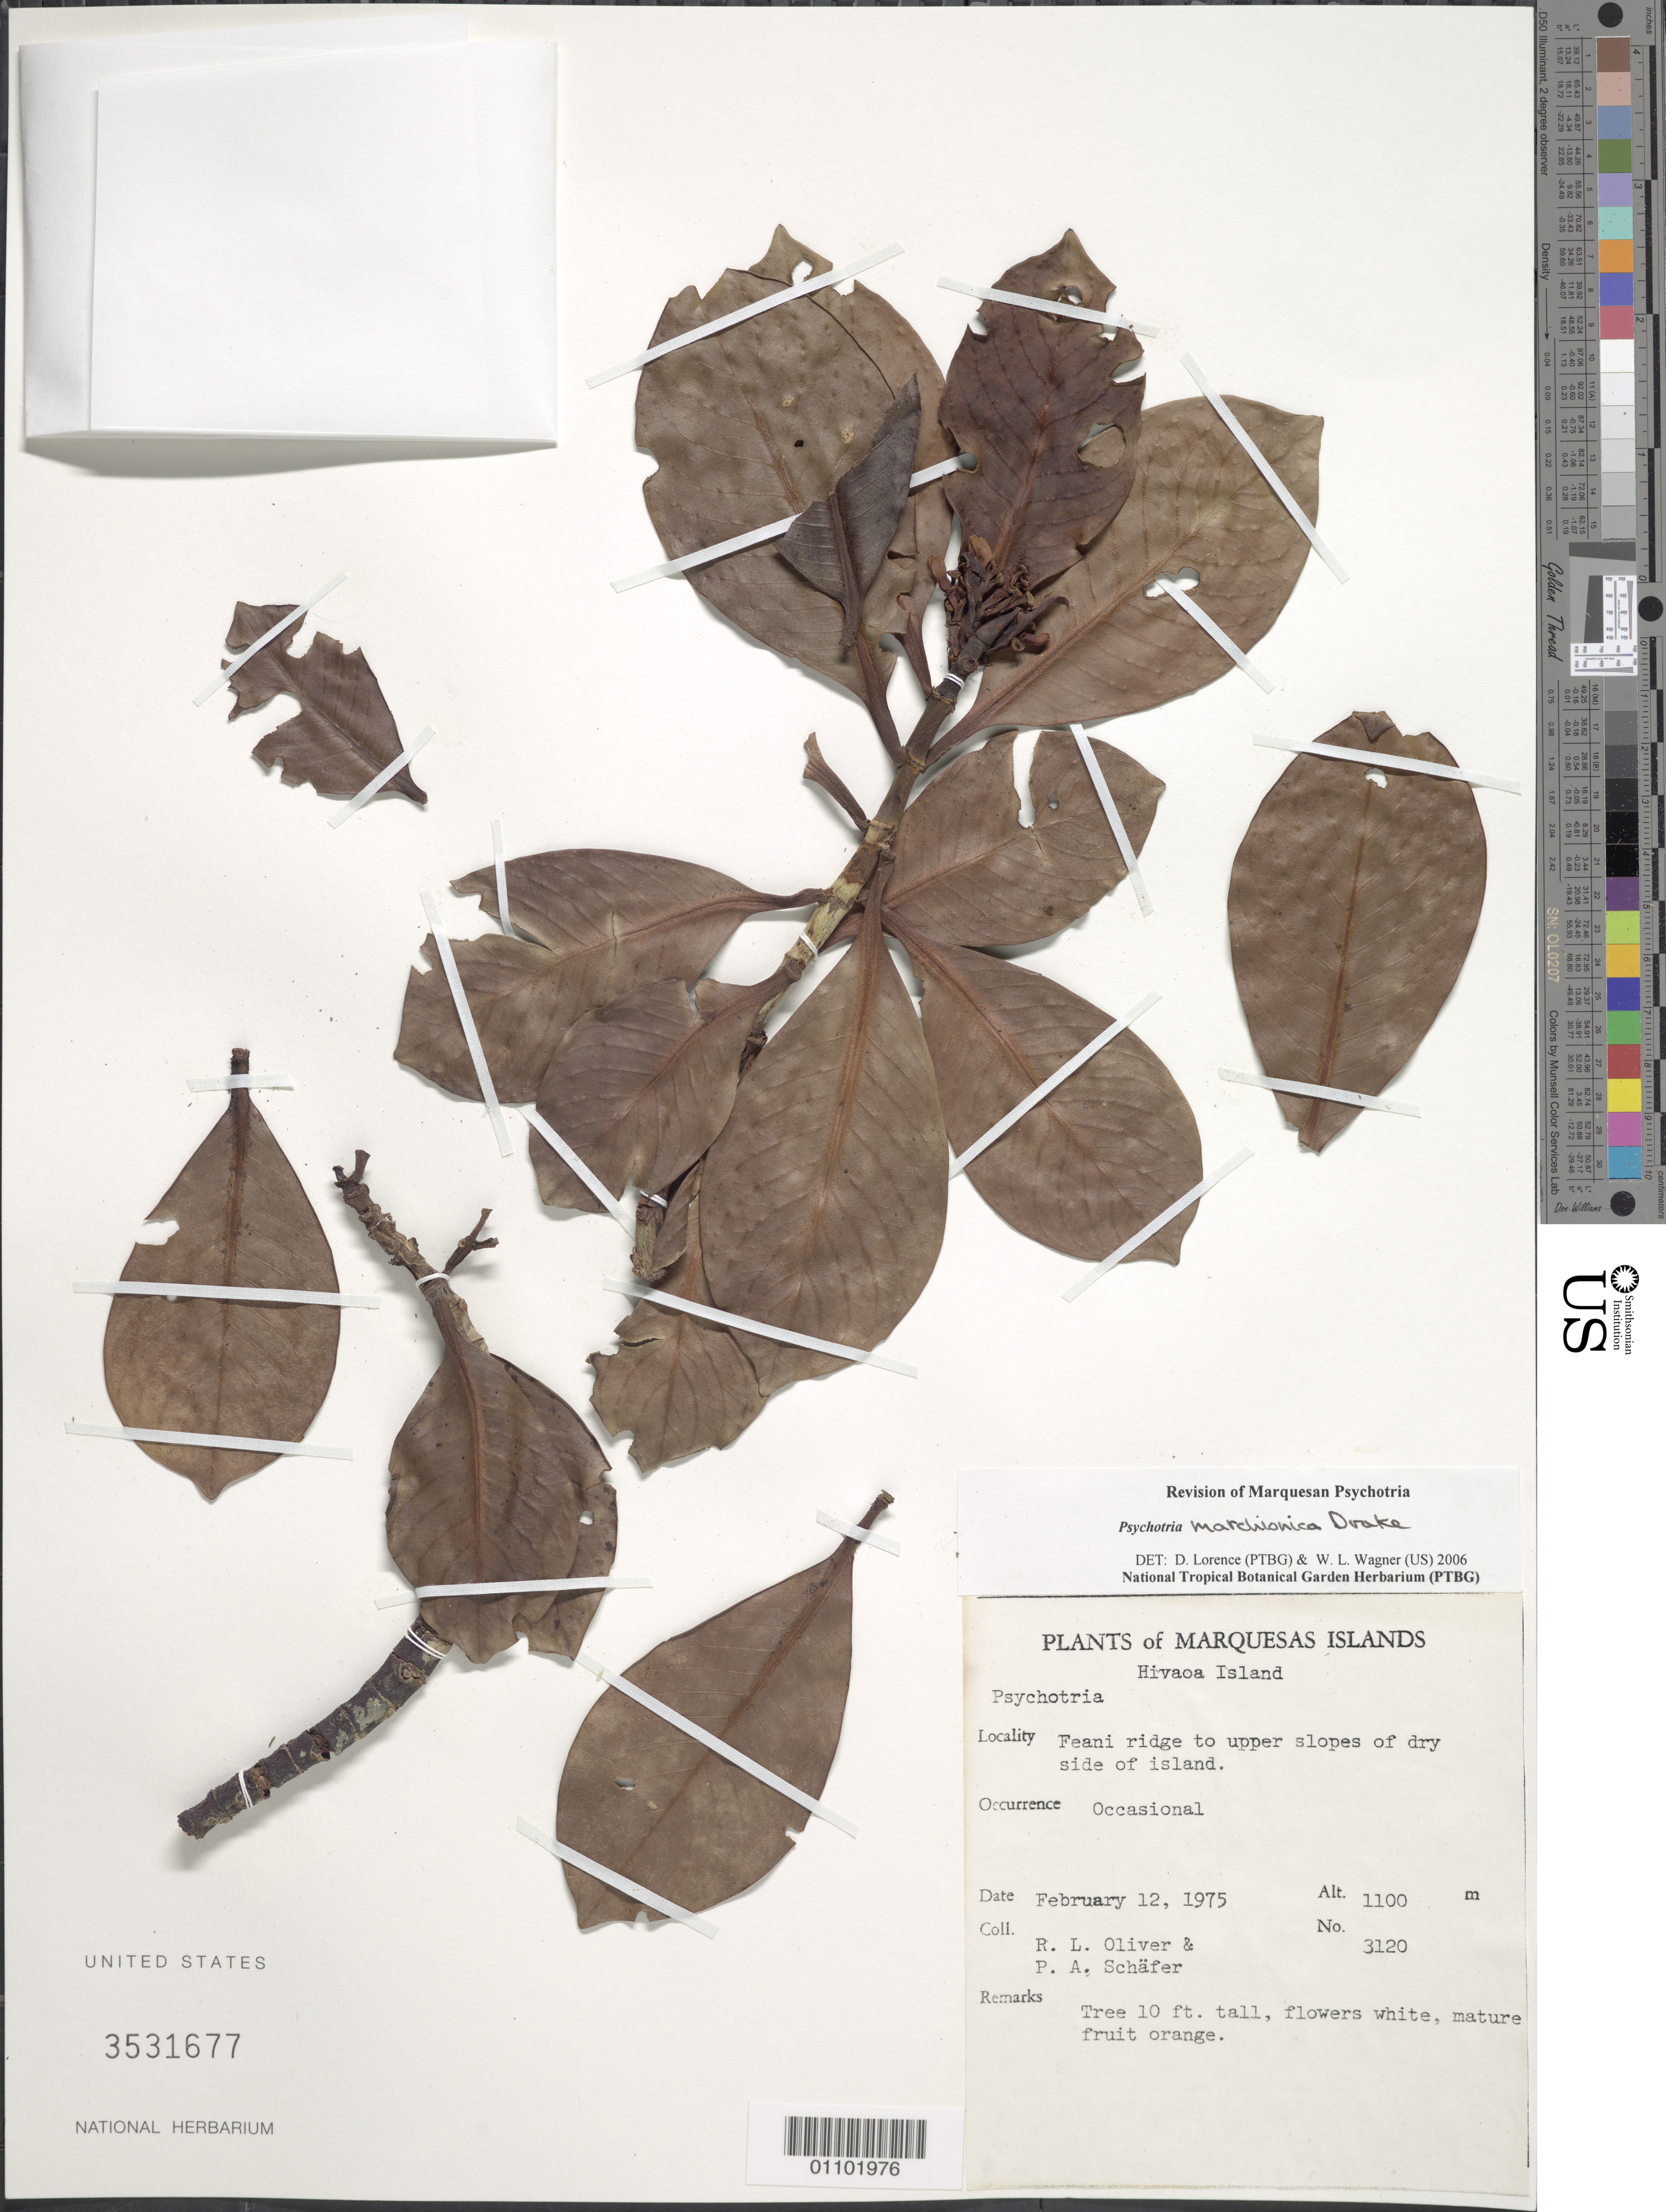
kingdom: Plantae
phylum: Tracheophyta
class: Magnoliopsida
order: Gentianales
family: Rubiaceae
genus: Psychotria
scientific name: Psychotria marchionica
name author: Drake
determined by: Lorence, David H.; Wagner, W. H.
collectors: R. L. Oliver & P. A. Schäfer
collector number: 3120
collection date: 1975-02-12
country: French Polynesia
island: Hiva Oa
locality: Mt. Feani, ridge to upper slopes of dry side of island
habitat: Occasional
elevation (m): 1100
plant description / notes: Specimens undistributed? 5 unmounted sheets from US.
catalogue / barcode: US 3531677